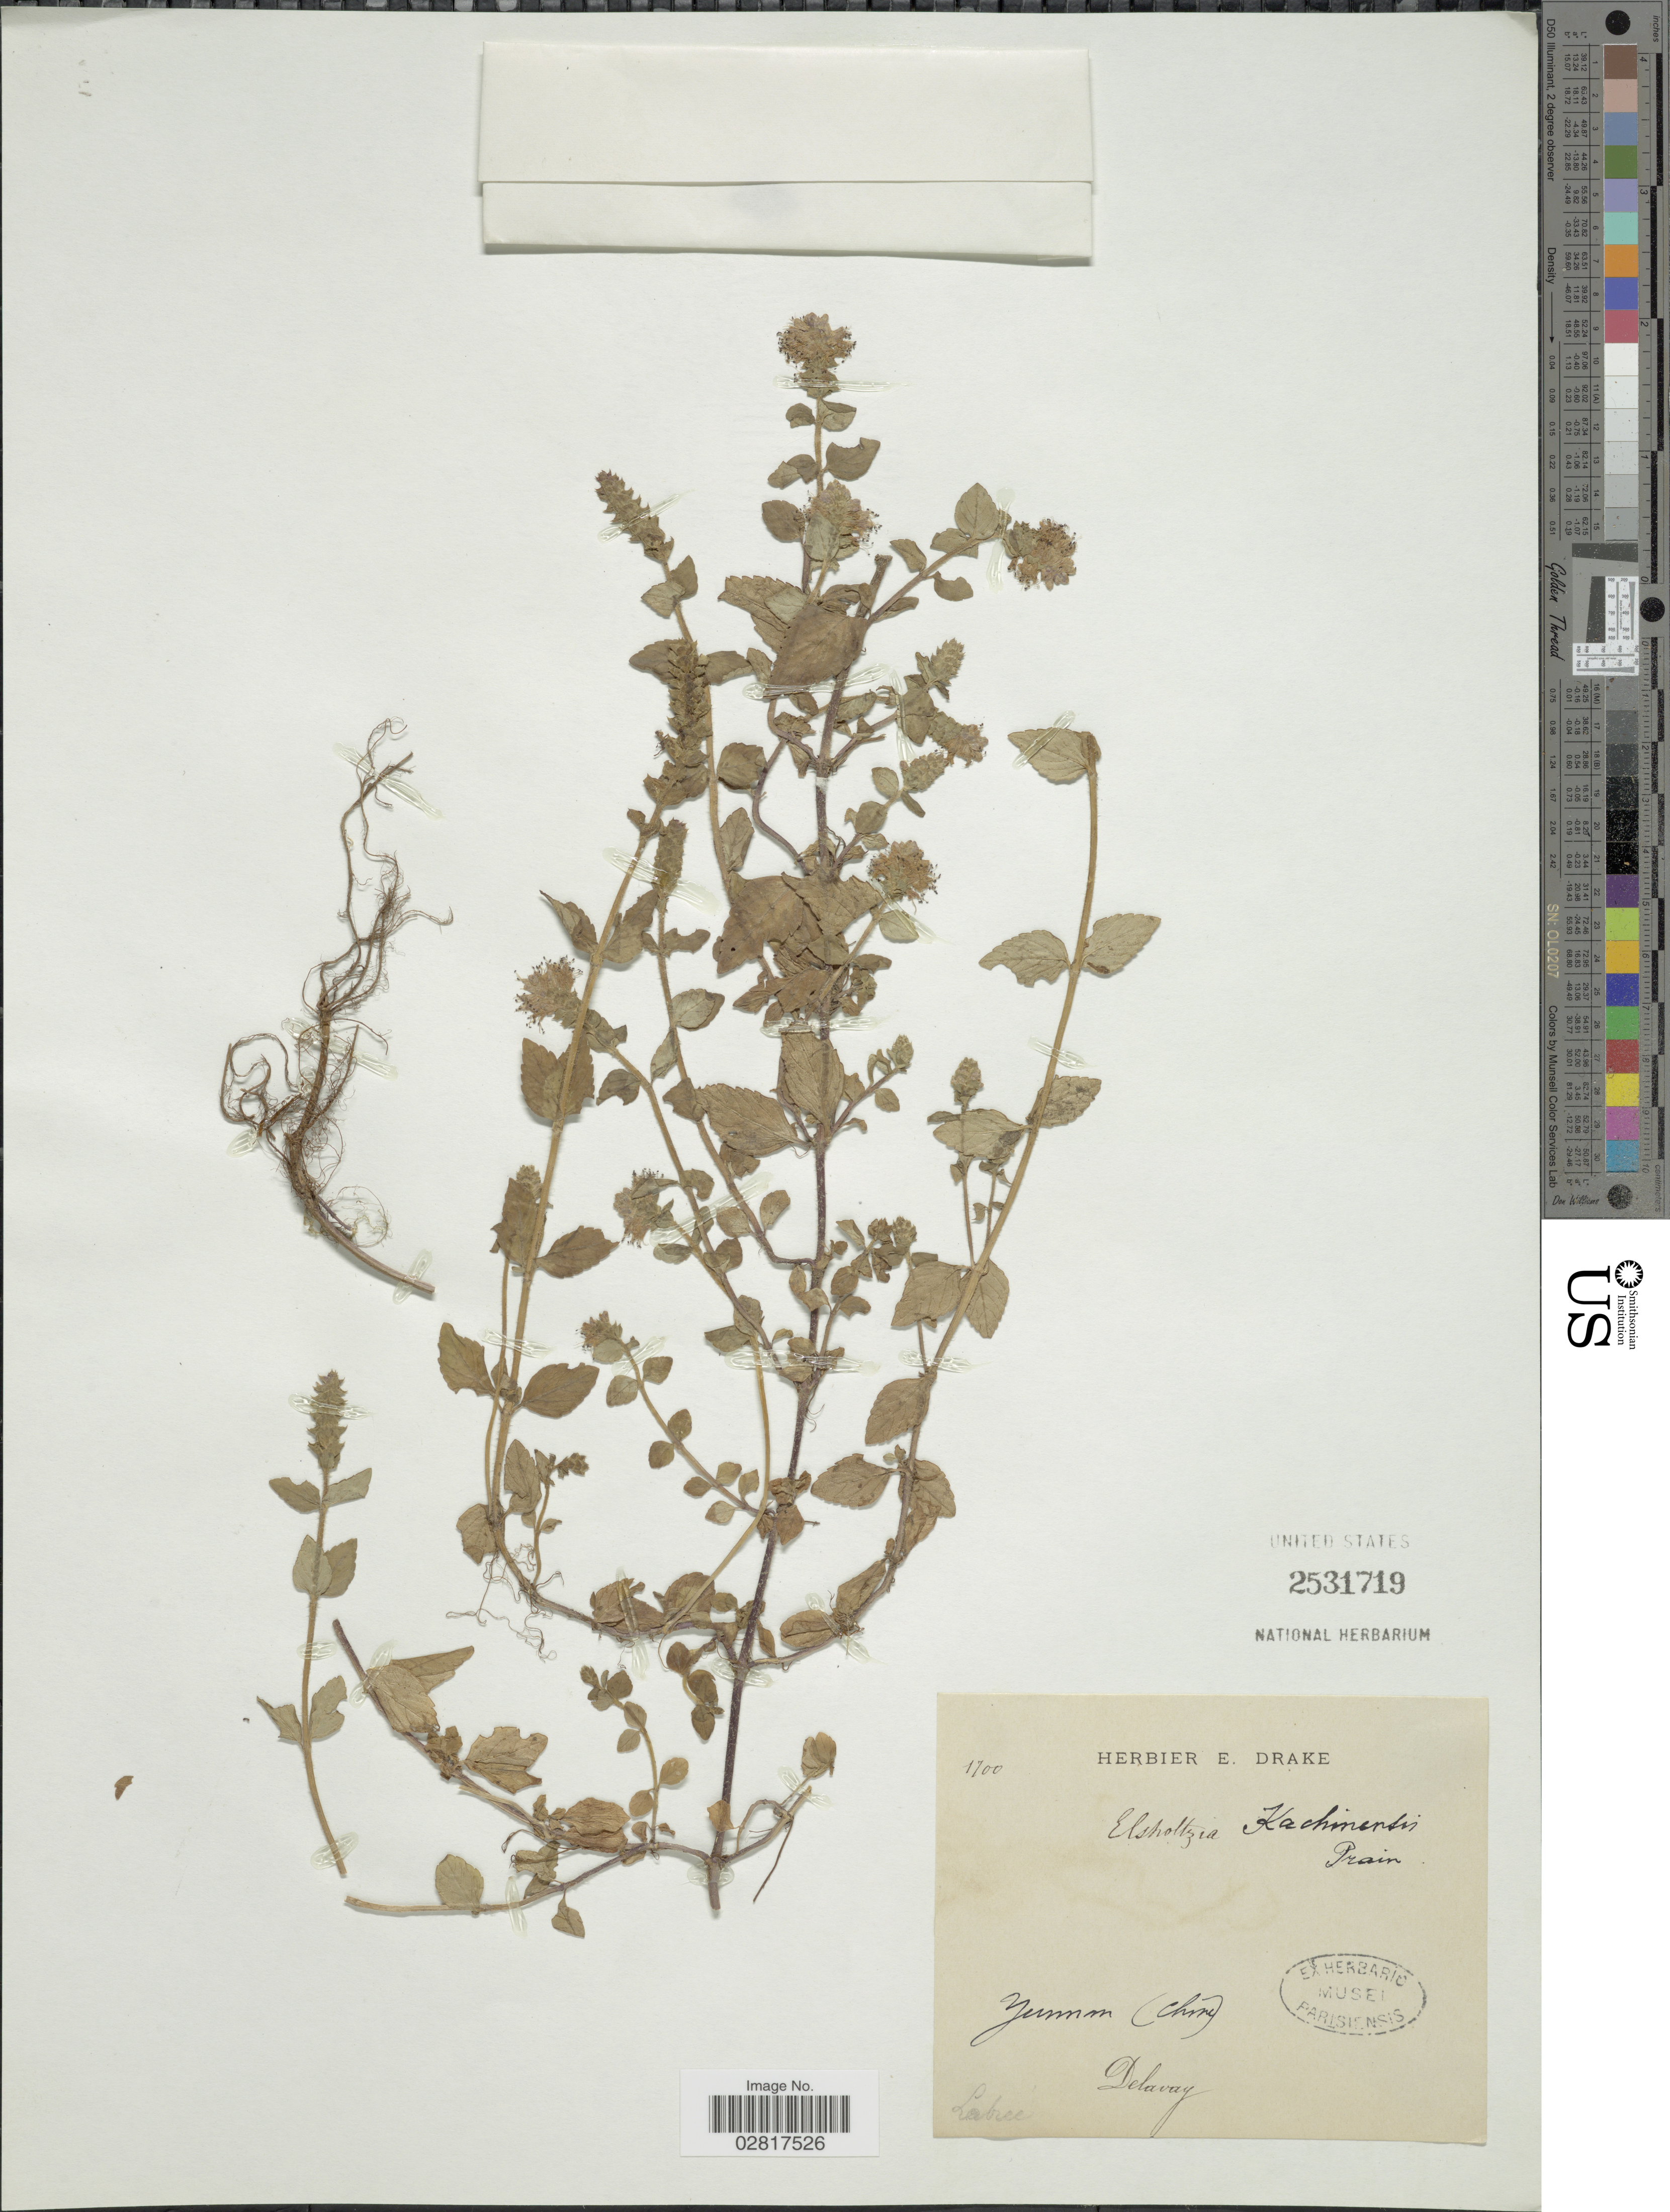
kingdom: Plantae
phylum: Tracheophyta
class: Magnoliopsida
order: Lamiales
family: Lamiaceae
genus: Elsholtzia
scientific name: Elsholtzia kachinensis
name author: Prain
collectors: Delavay, --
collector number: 1700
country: China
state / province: Yunnan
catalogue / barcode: US 2531719